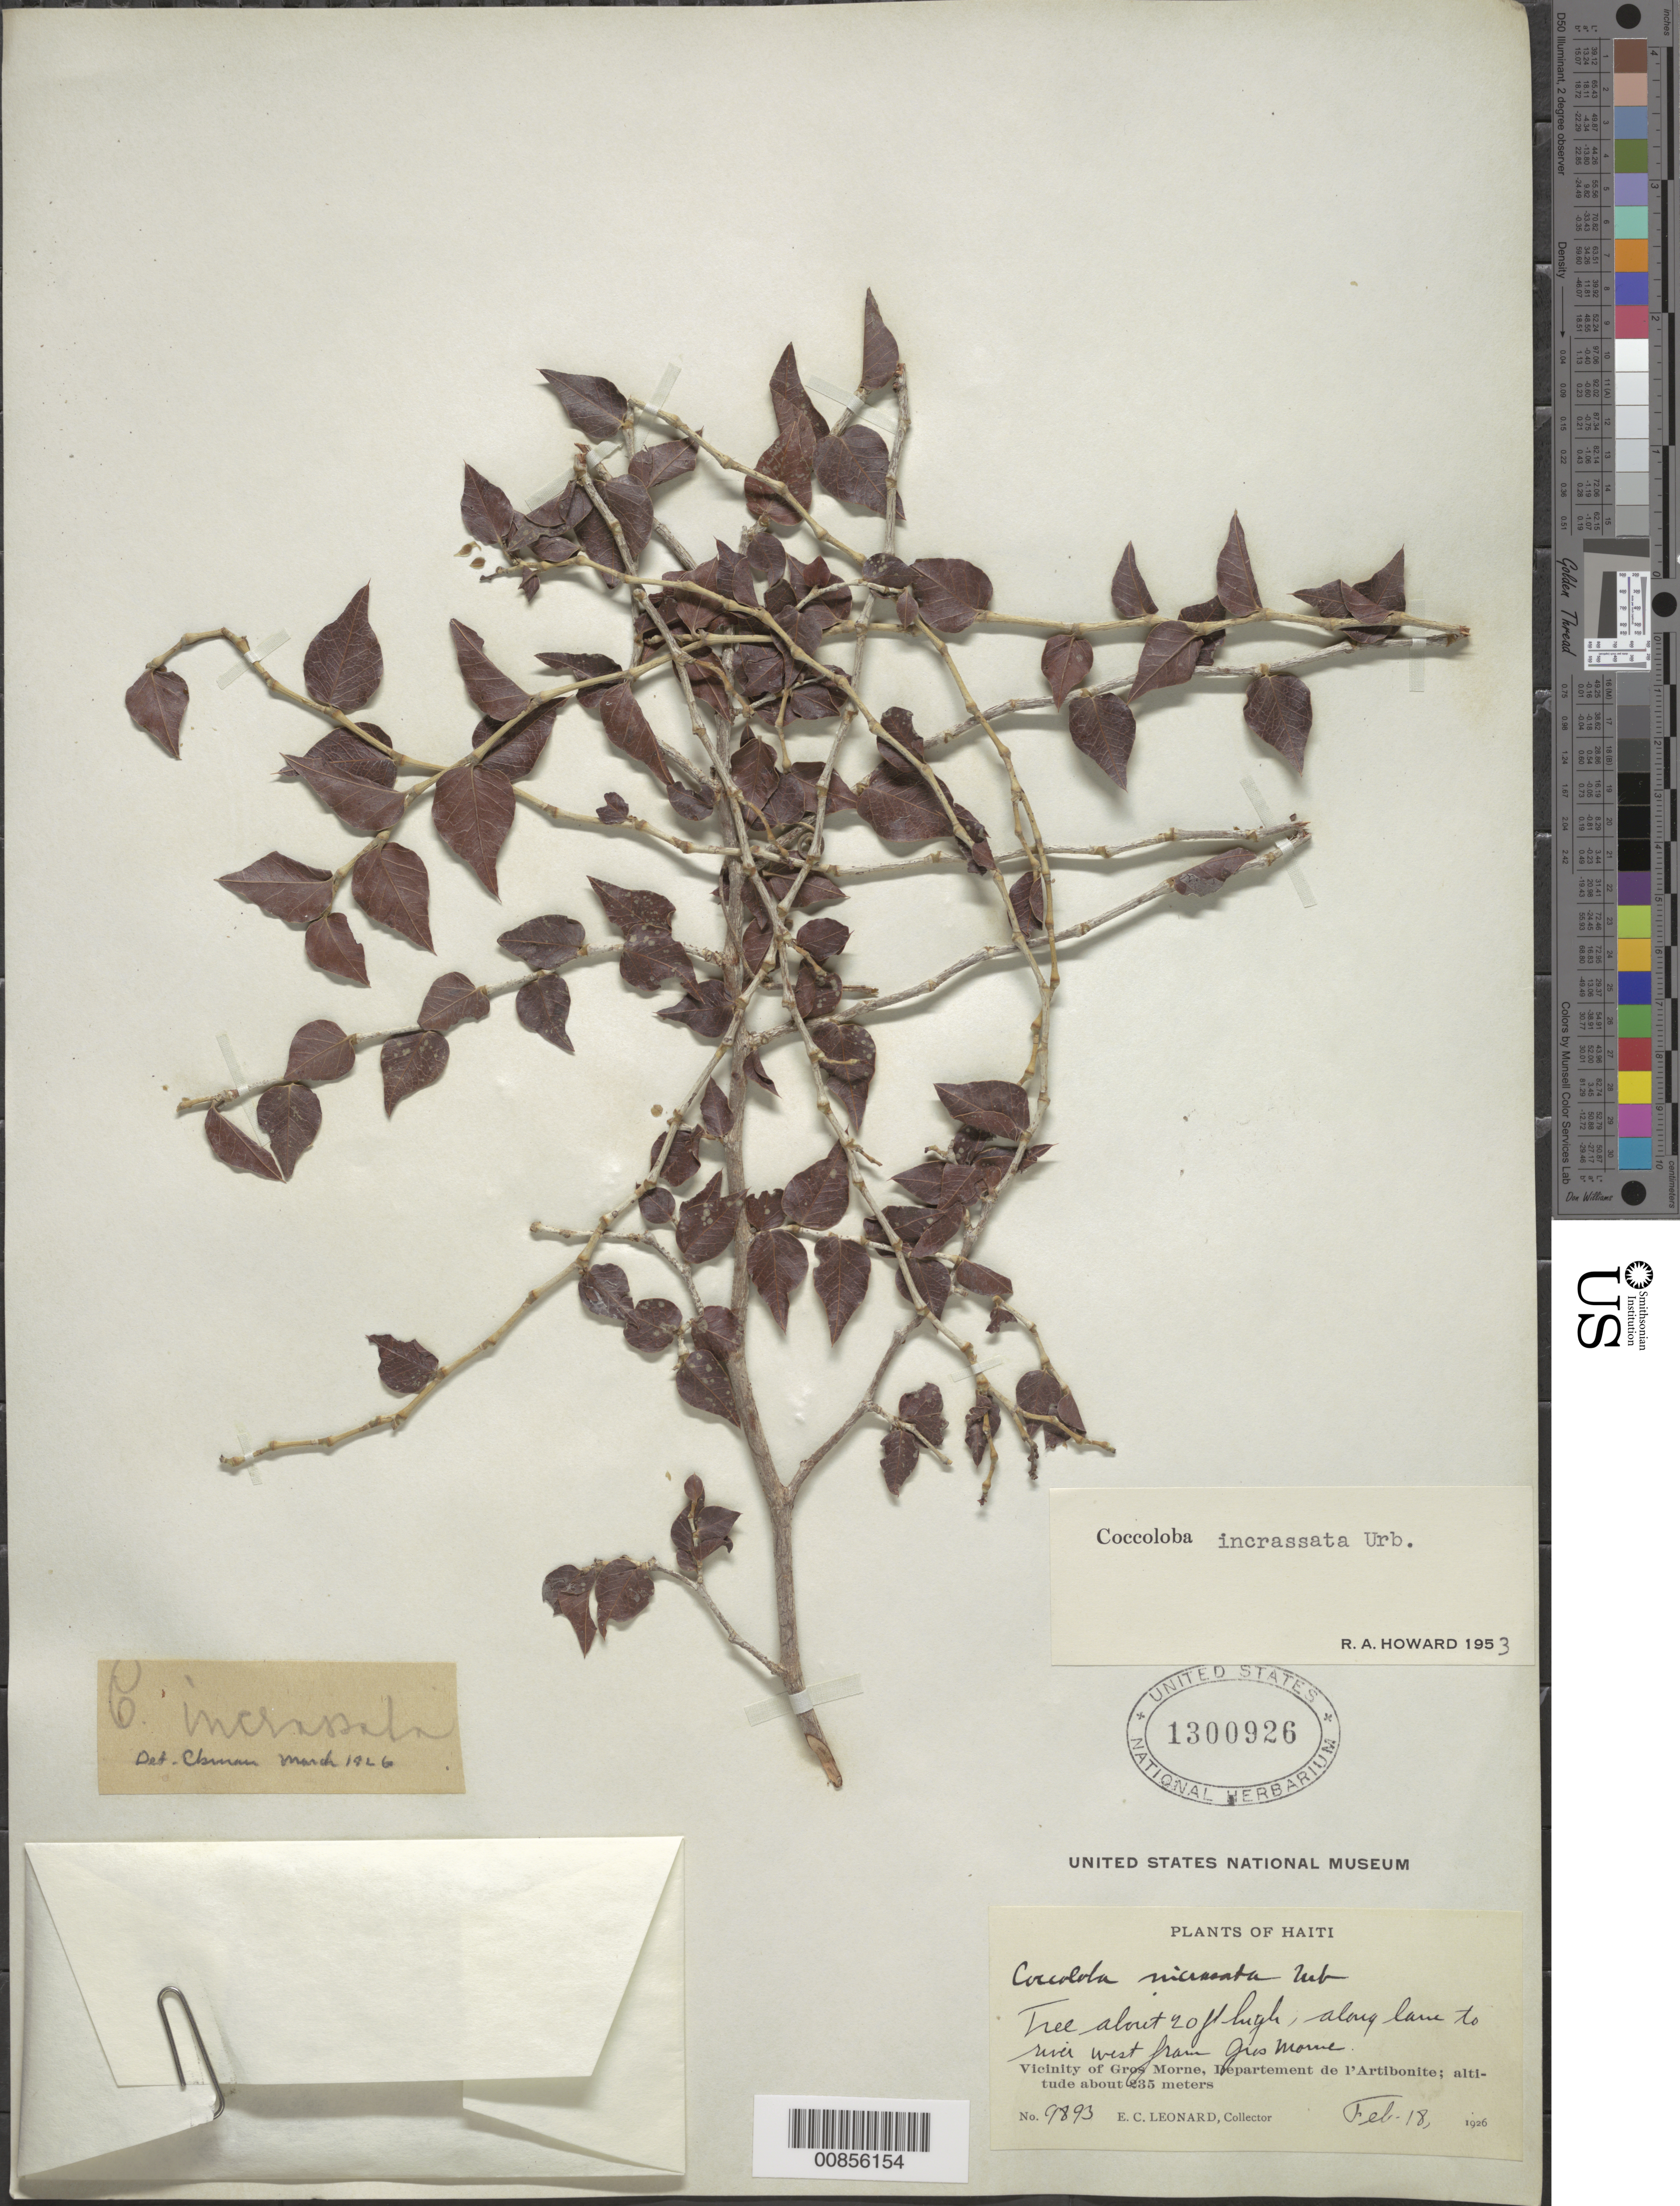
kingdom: Plantae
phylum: Tracheophyta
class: Magnoliopsida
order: Caryophyllales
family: Polygonaceae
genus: Coccoloba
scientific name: Coccoloba incrassata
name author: Urb.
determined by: Howard, R. A.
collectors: E. C. Leonard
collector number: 9893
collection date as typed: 18 Feb 1926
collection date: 1926-02-18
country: Haiti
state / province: Artibonite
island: Hispaniola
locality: Vicinity of Gros Morne. Along lane to river west from Gros Morne.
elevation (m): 235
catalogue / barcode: US 1300926